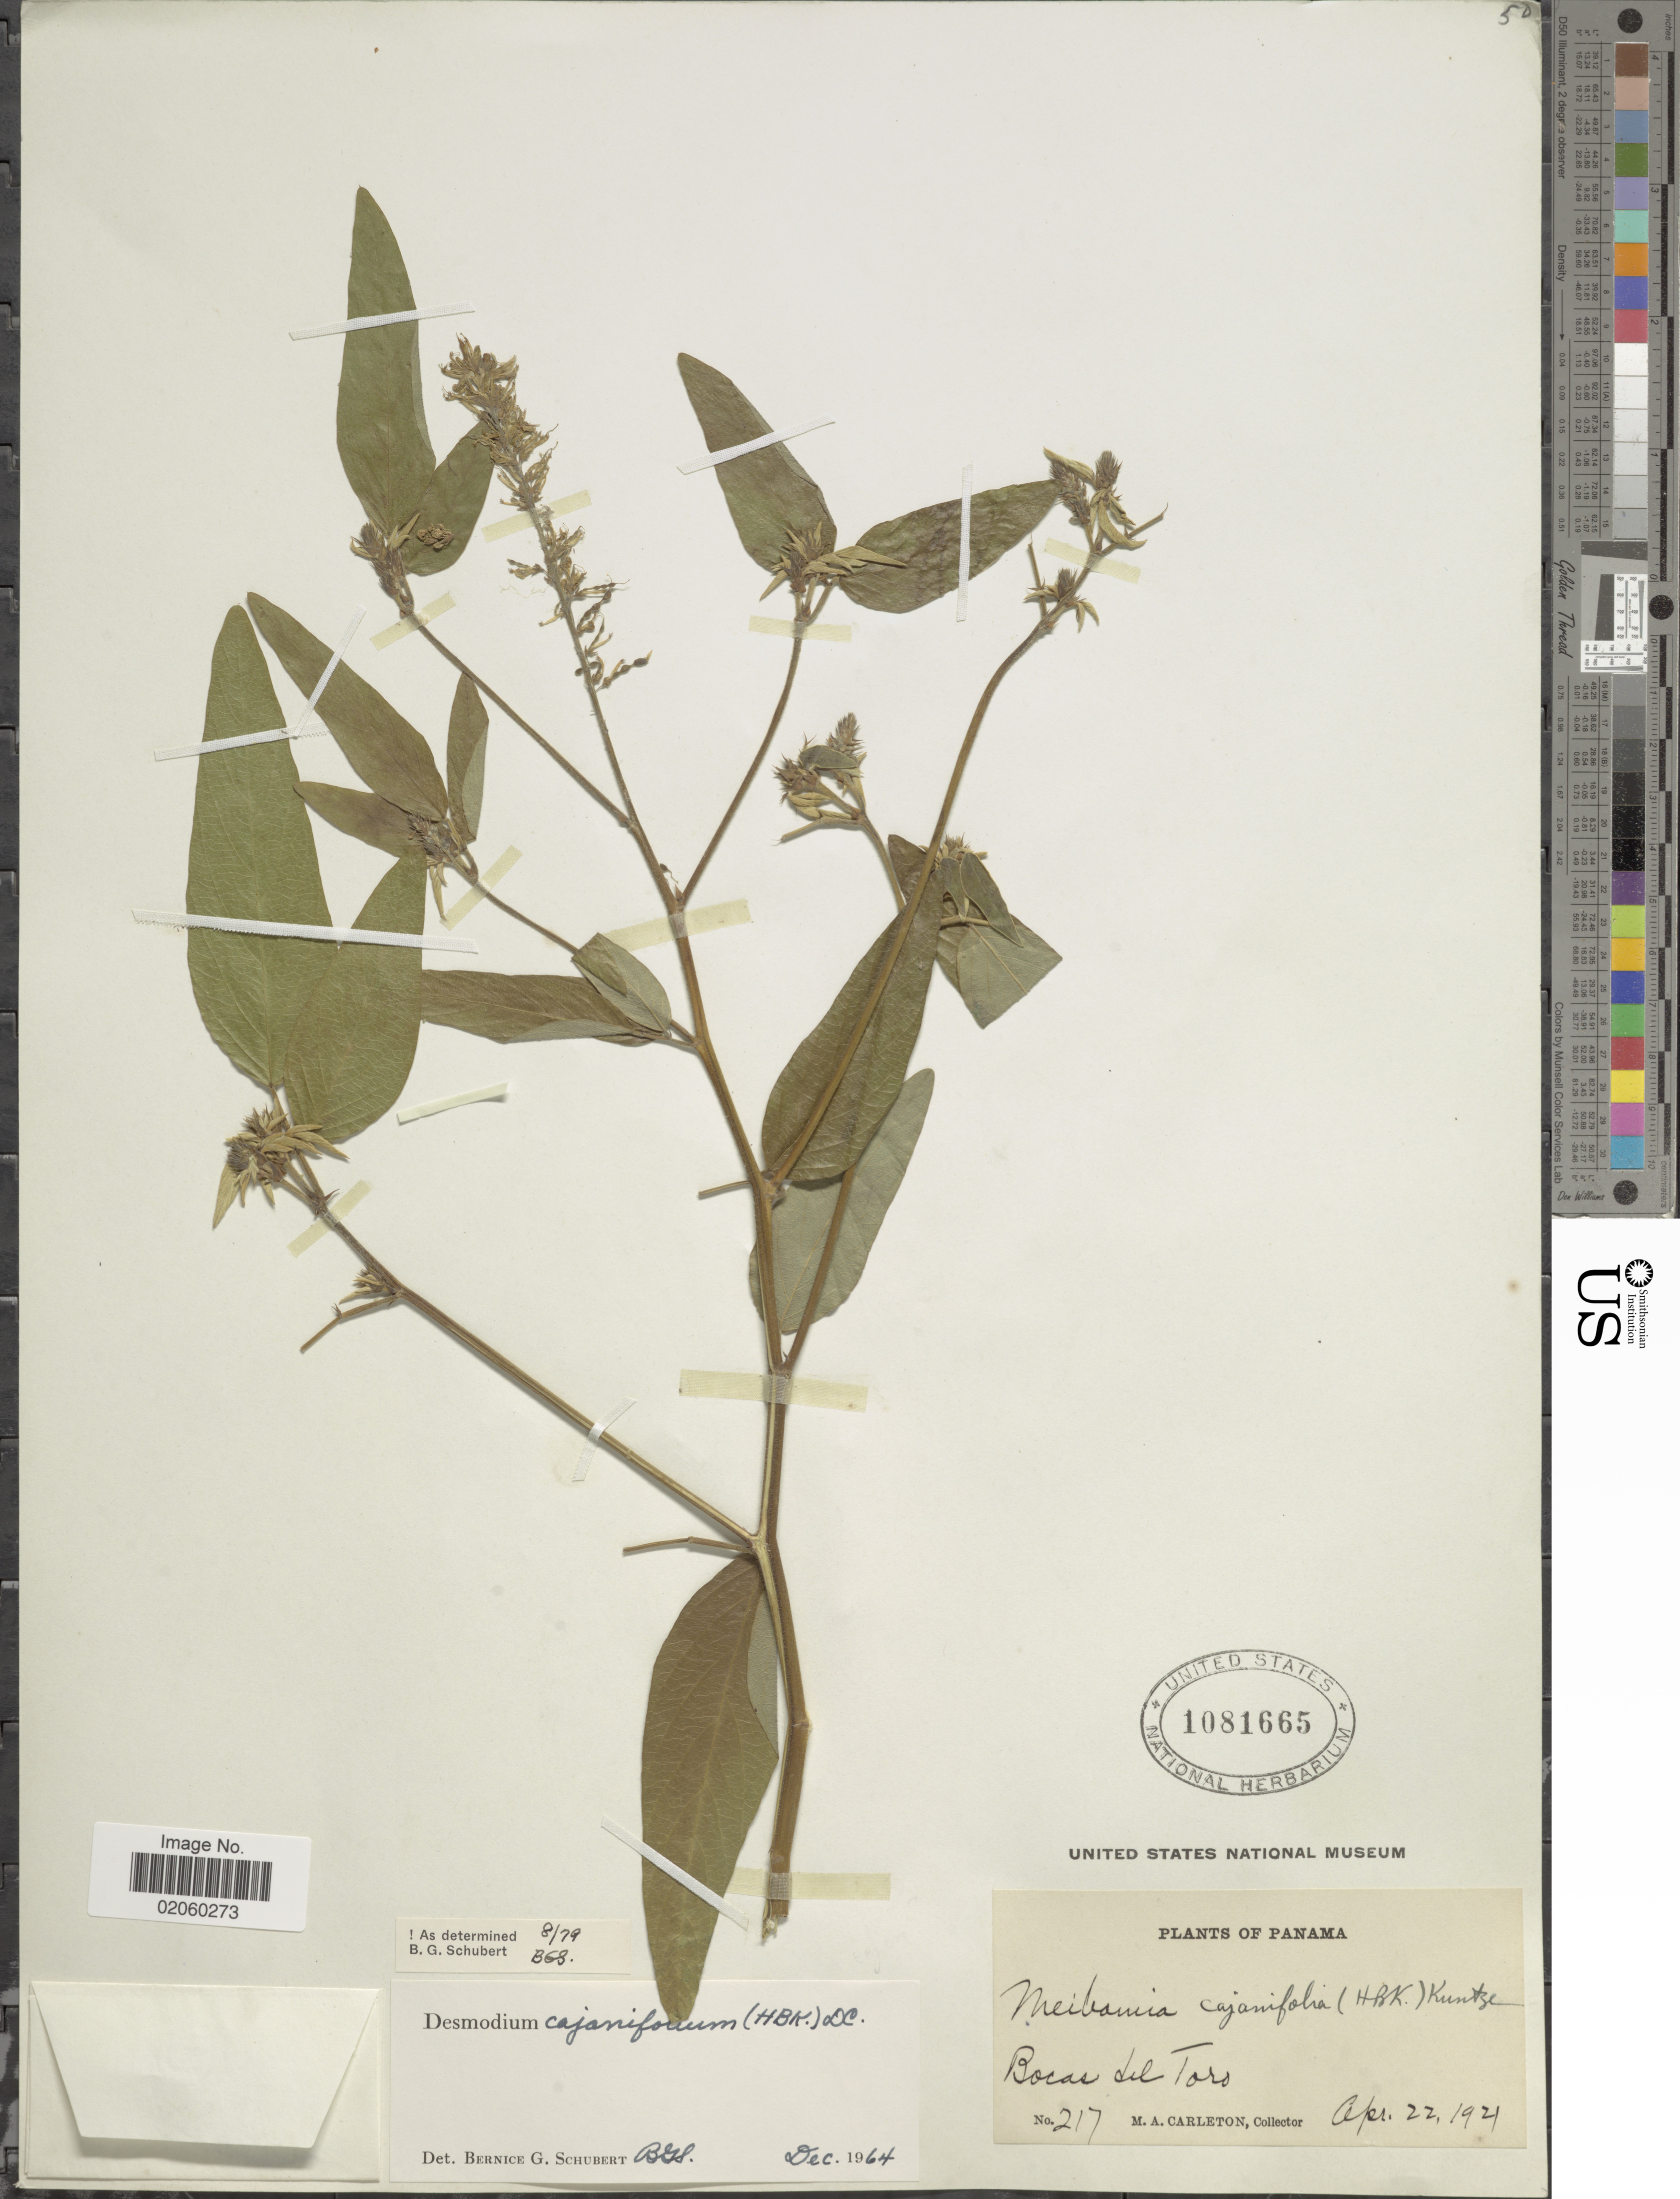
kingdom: Plantae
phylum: Tracheophyta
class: Magnoliopsida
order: Fabales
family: Fabaceae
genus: Desmodium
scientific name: Desmodium cajanifolium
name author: (Kunth) DC.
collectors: M. A. Carleton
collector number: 217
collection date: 1921-04-22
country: Panama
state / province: Bocas del Toro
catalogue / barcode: US 1081665